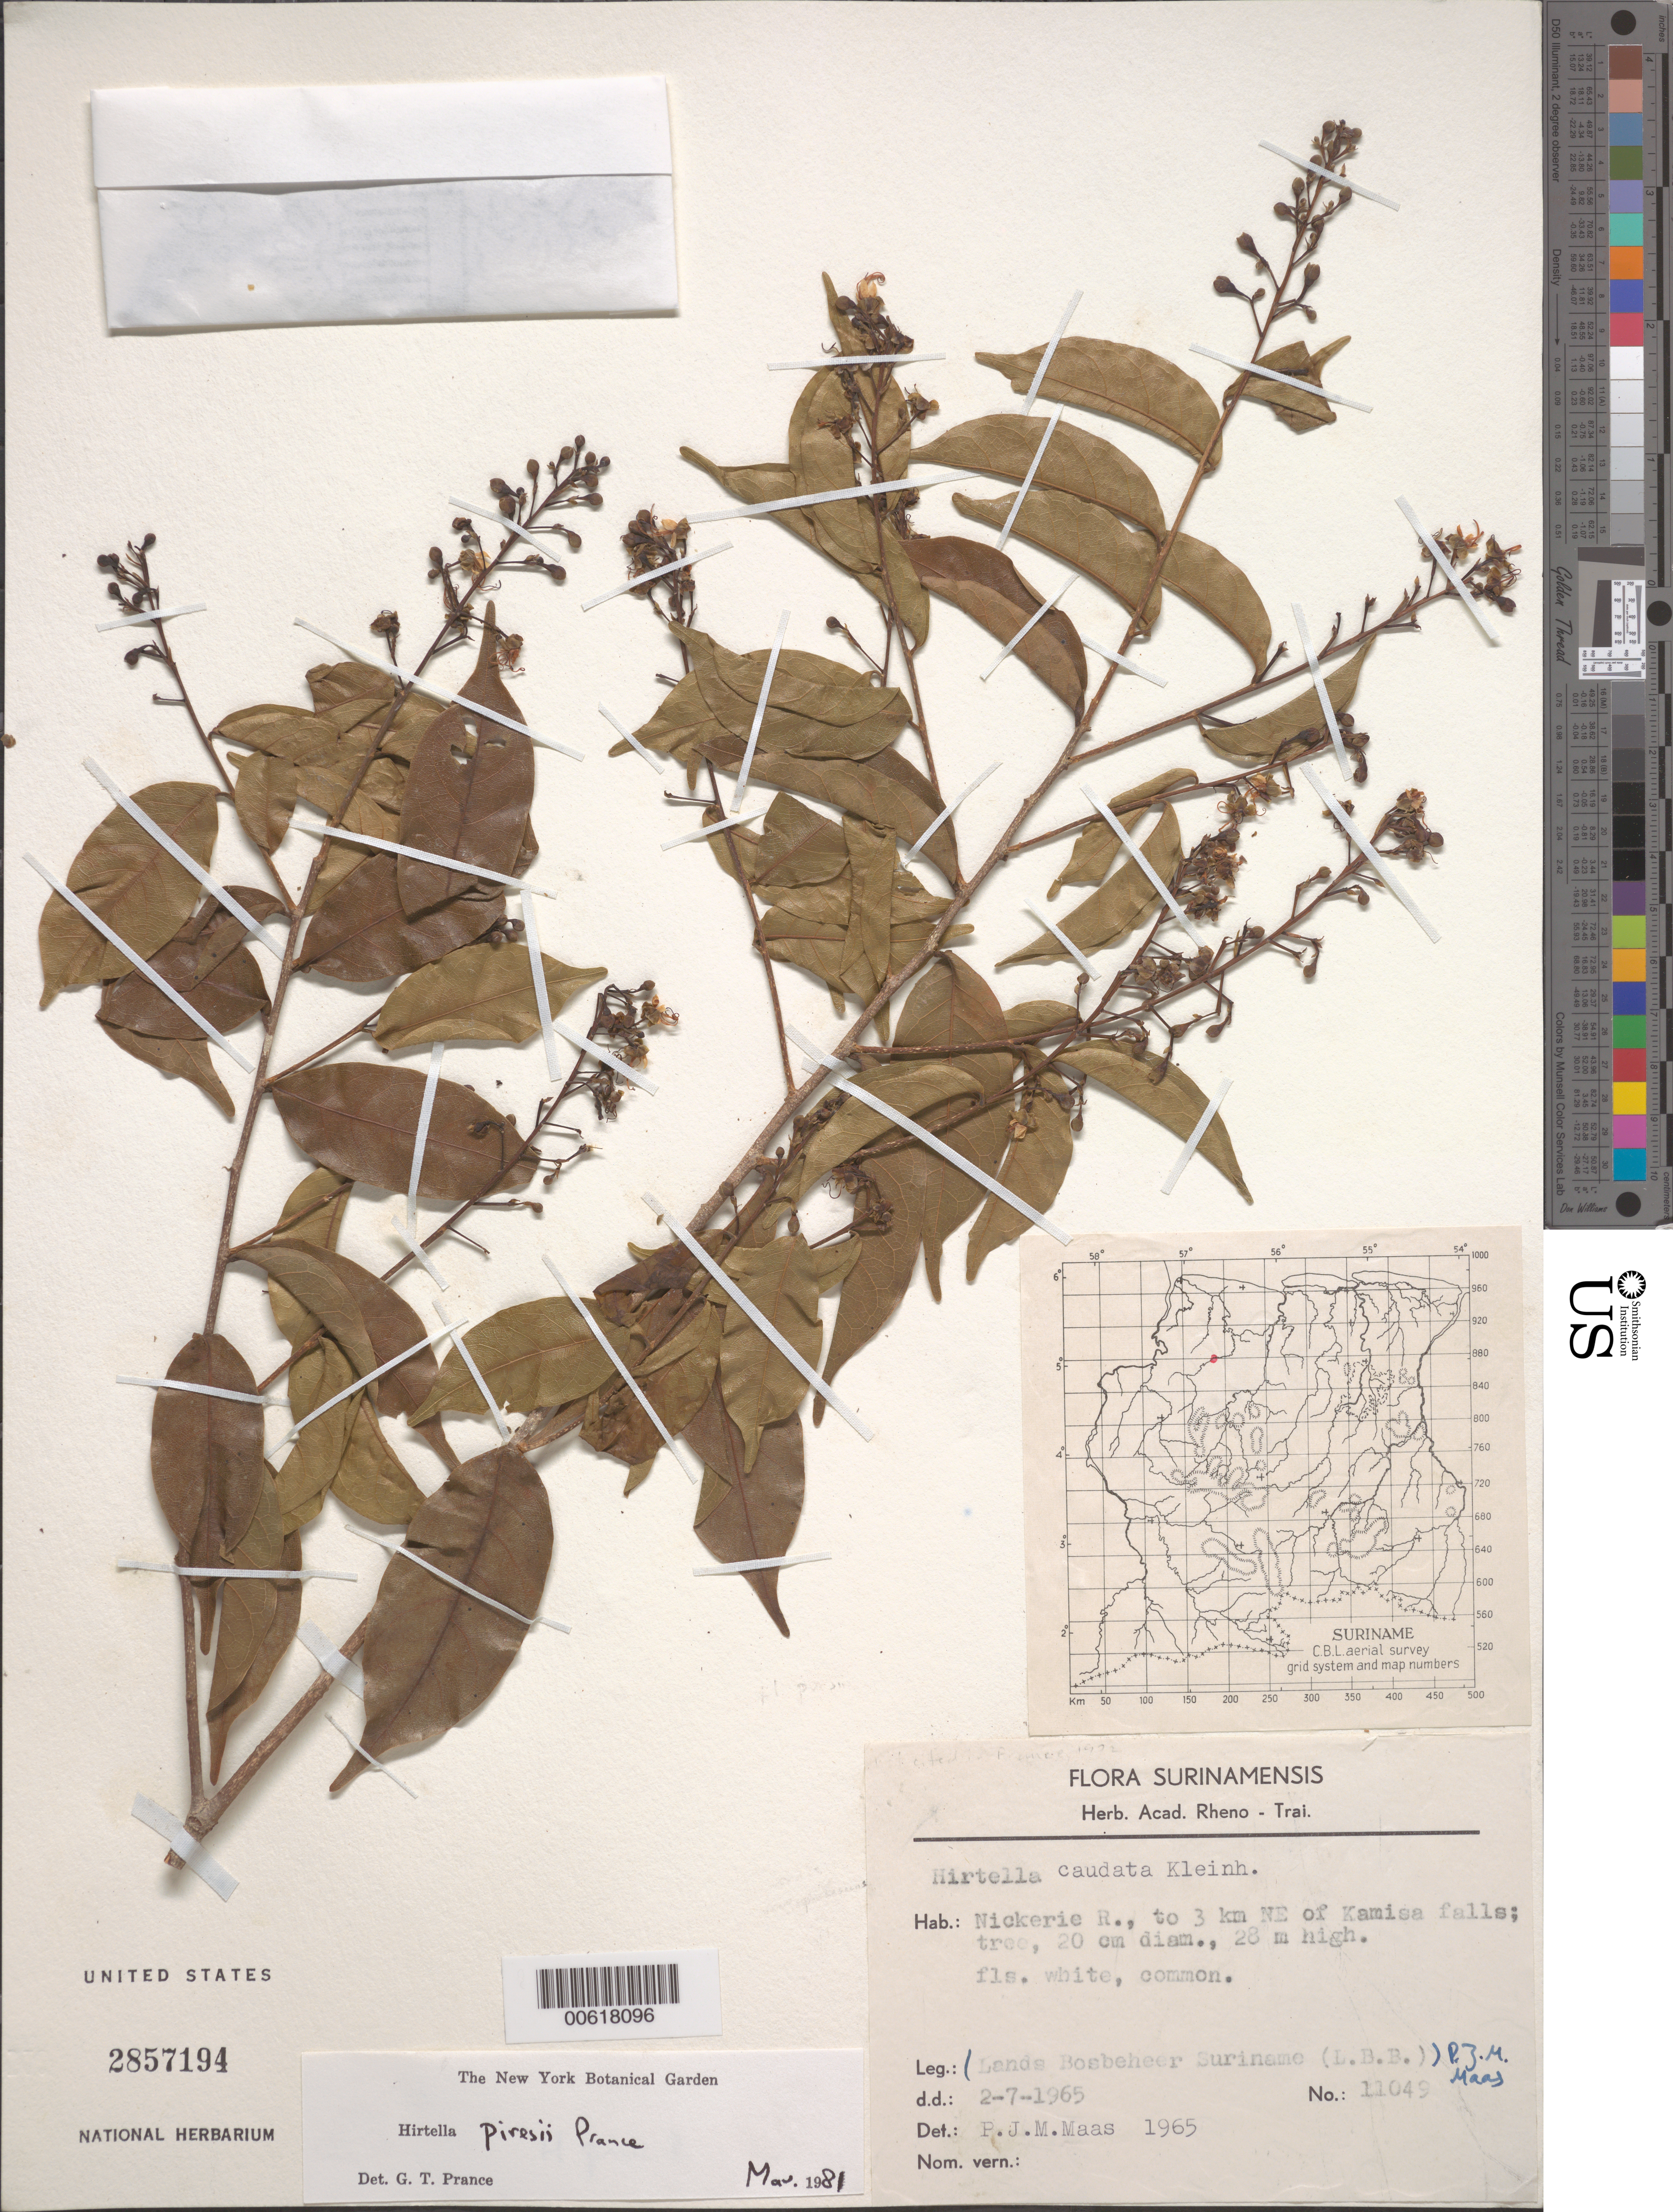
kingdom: Plantae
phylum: Tracheophyta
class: Magnoliopsida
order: Malpighiales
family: Chrysobalanaceae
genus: Hirtella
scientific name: Hirtella piresii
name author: Prance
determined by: Prance, G. T.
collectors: P. Maas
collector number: LBB 11049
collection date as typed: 2-Jul-65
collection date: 1965-07-02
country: Suriname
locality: Nickerie R., to 3 km NE of Kamisa Falls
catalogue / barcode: US 2857194